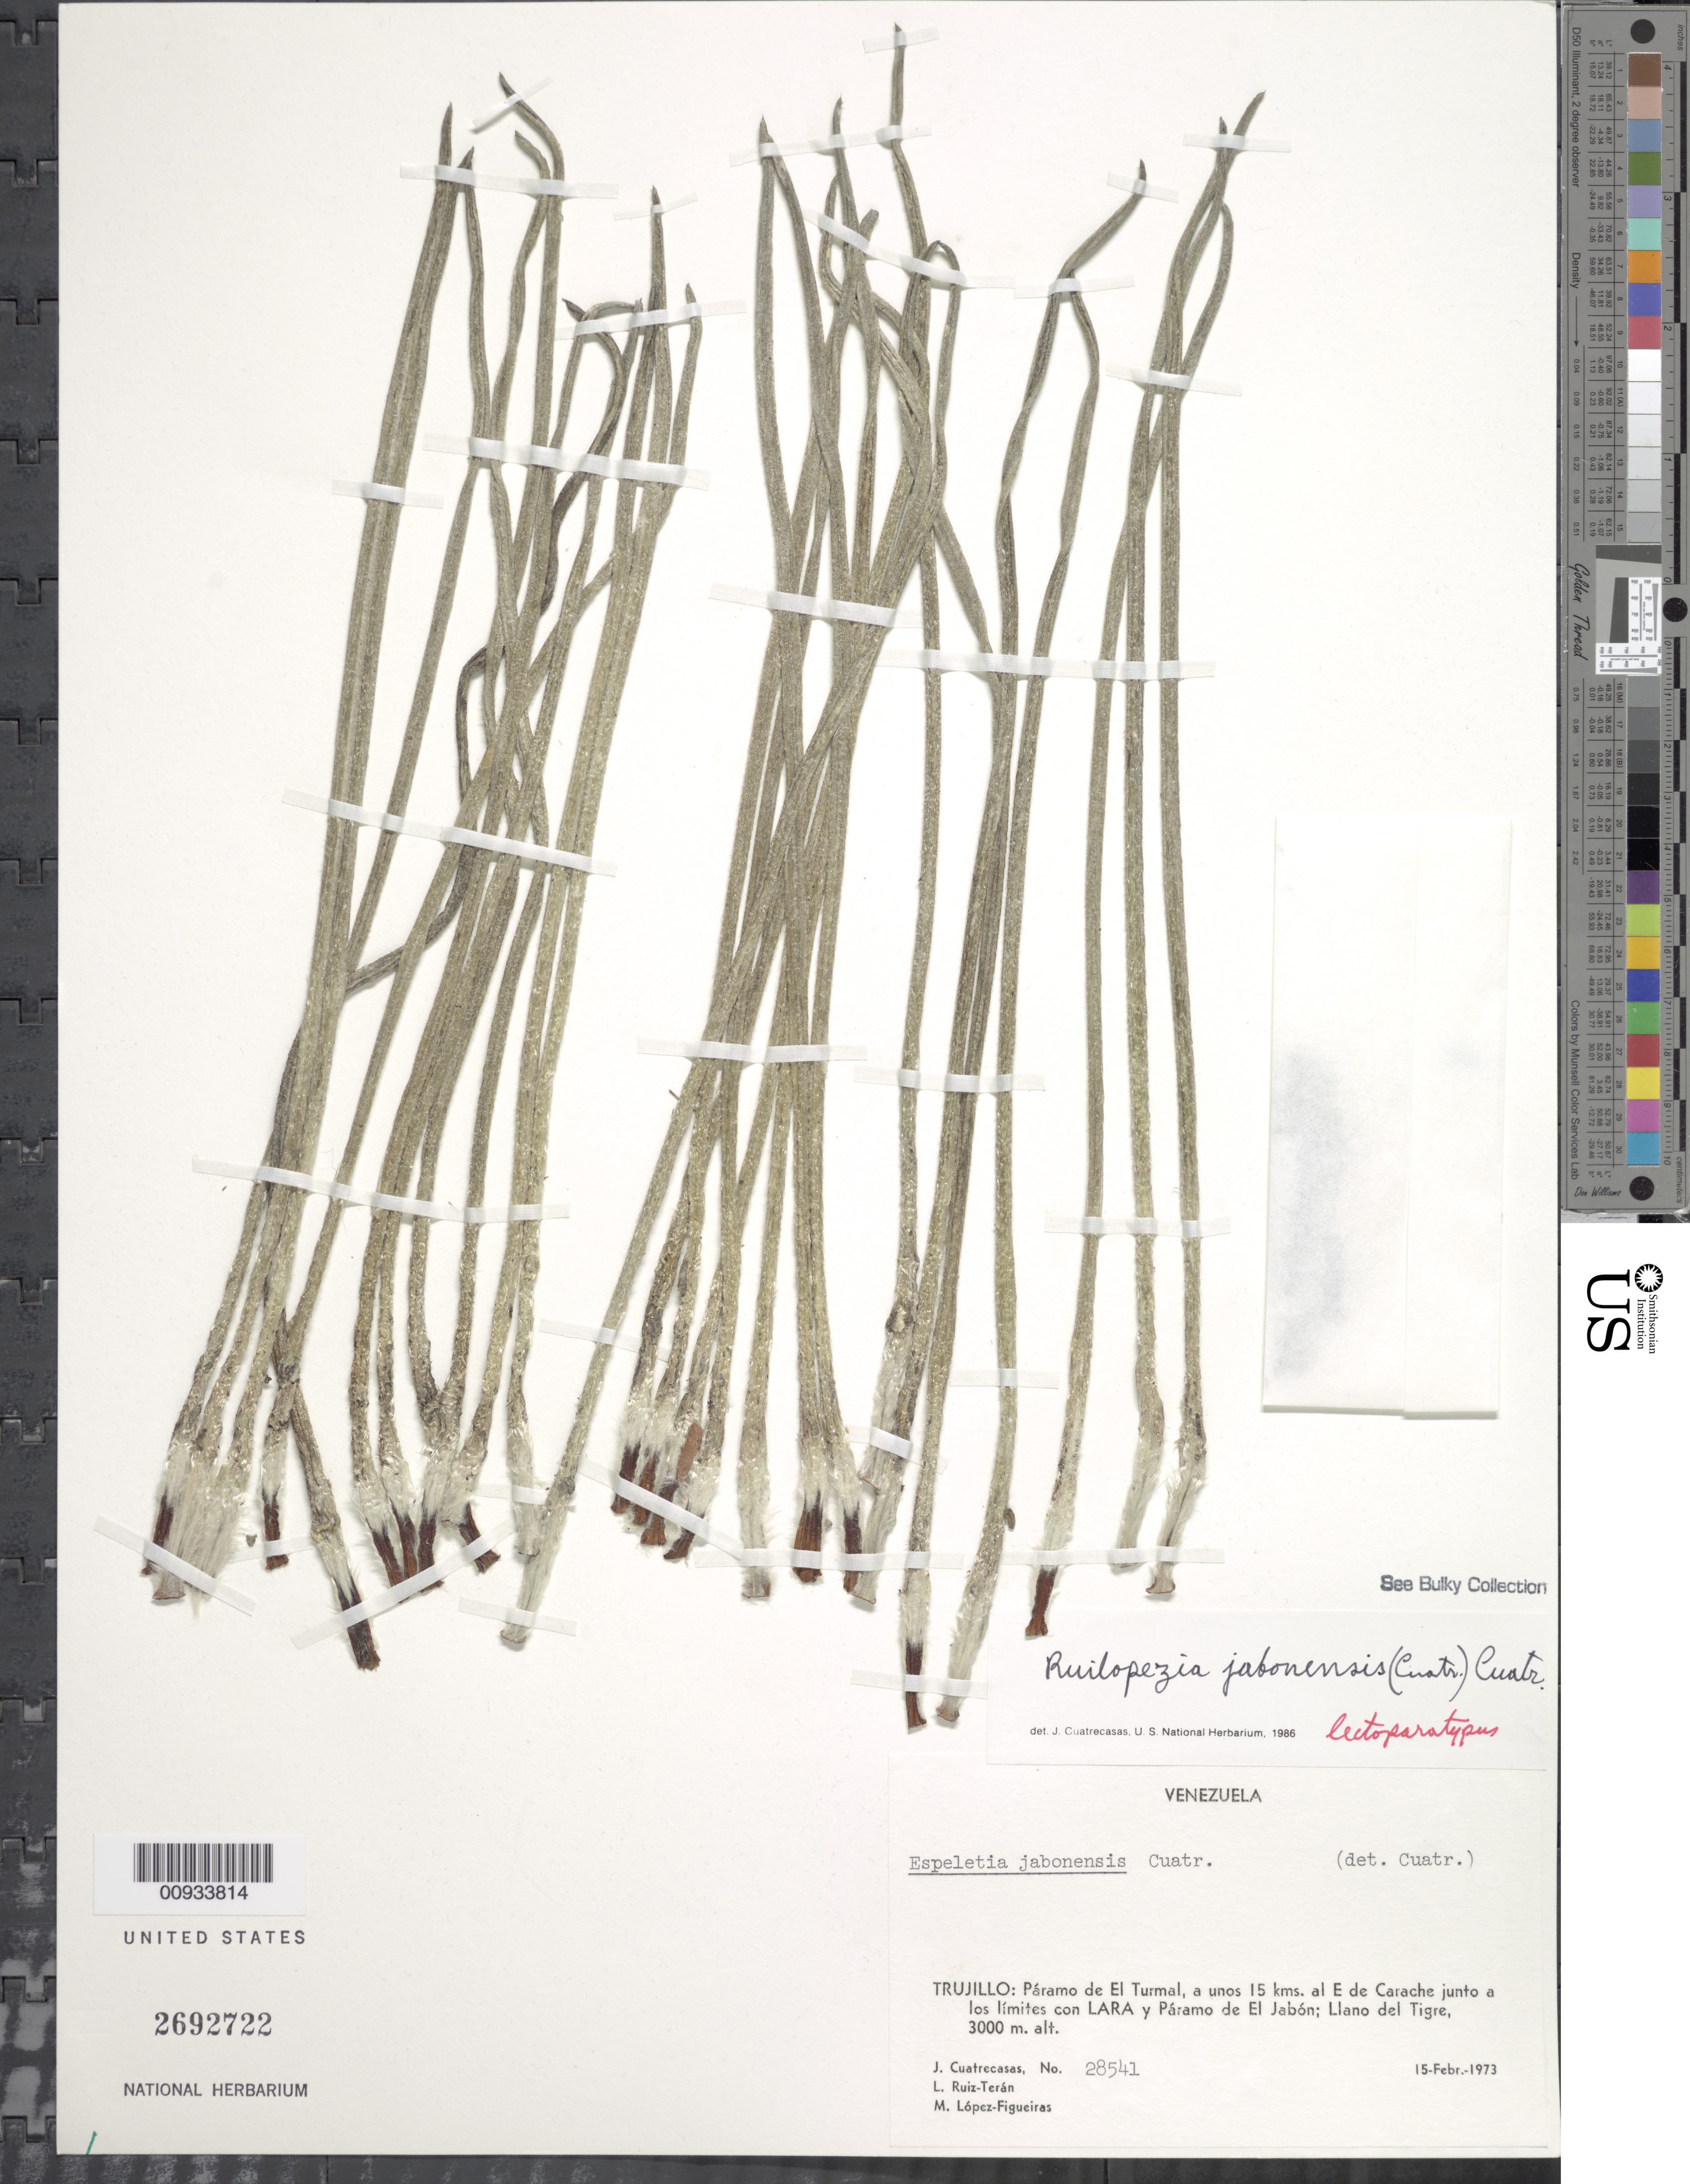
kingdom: Plantae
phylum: Tracheophyta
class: Magnoliopsida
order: Asterales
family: Asteraceae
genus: Ruilopezia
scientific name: Ruilopezia jabonensis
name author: (Cuatrec.) Cuatrec.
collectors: J. Cuatrecasas, L. E. Ruíz-Terán & M. López Figueiras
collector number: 28541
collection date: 1973-02-15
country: Venezuela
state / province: Trujillo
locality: Paramo de El Turmal, a unos 15 kms al E de Carache junto a los limites con Lara y Paramo de El Jabon, Llano del Tigre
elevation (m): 3000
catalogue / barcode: US 2692722